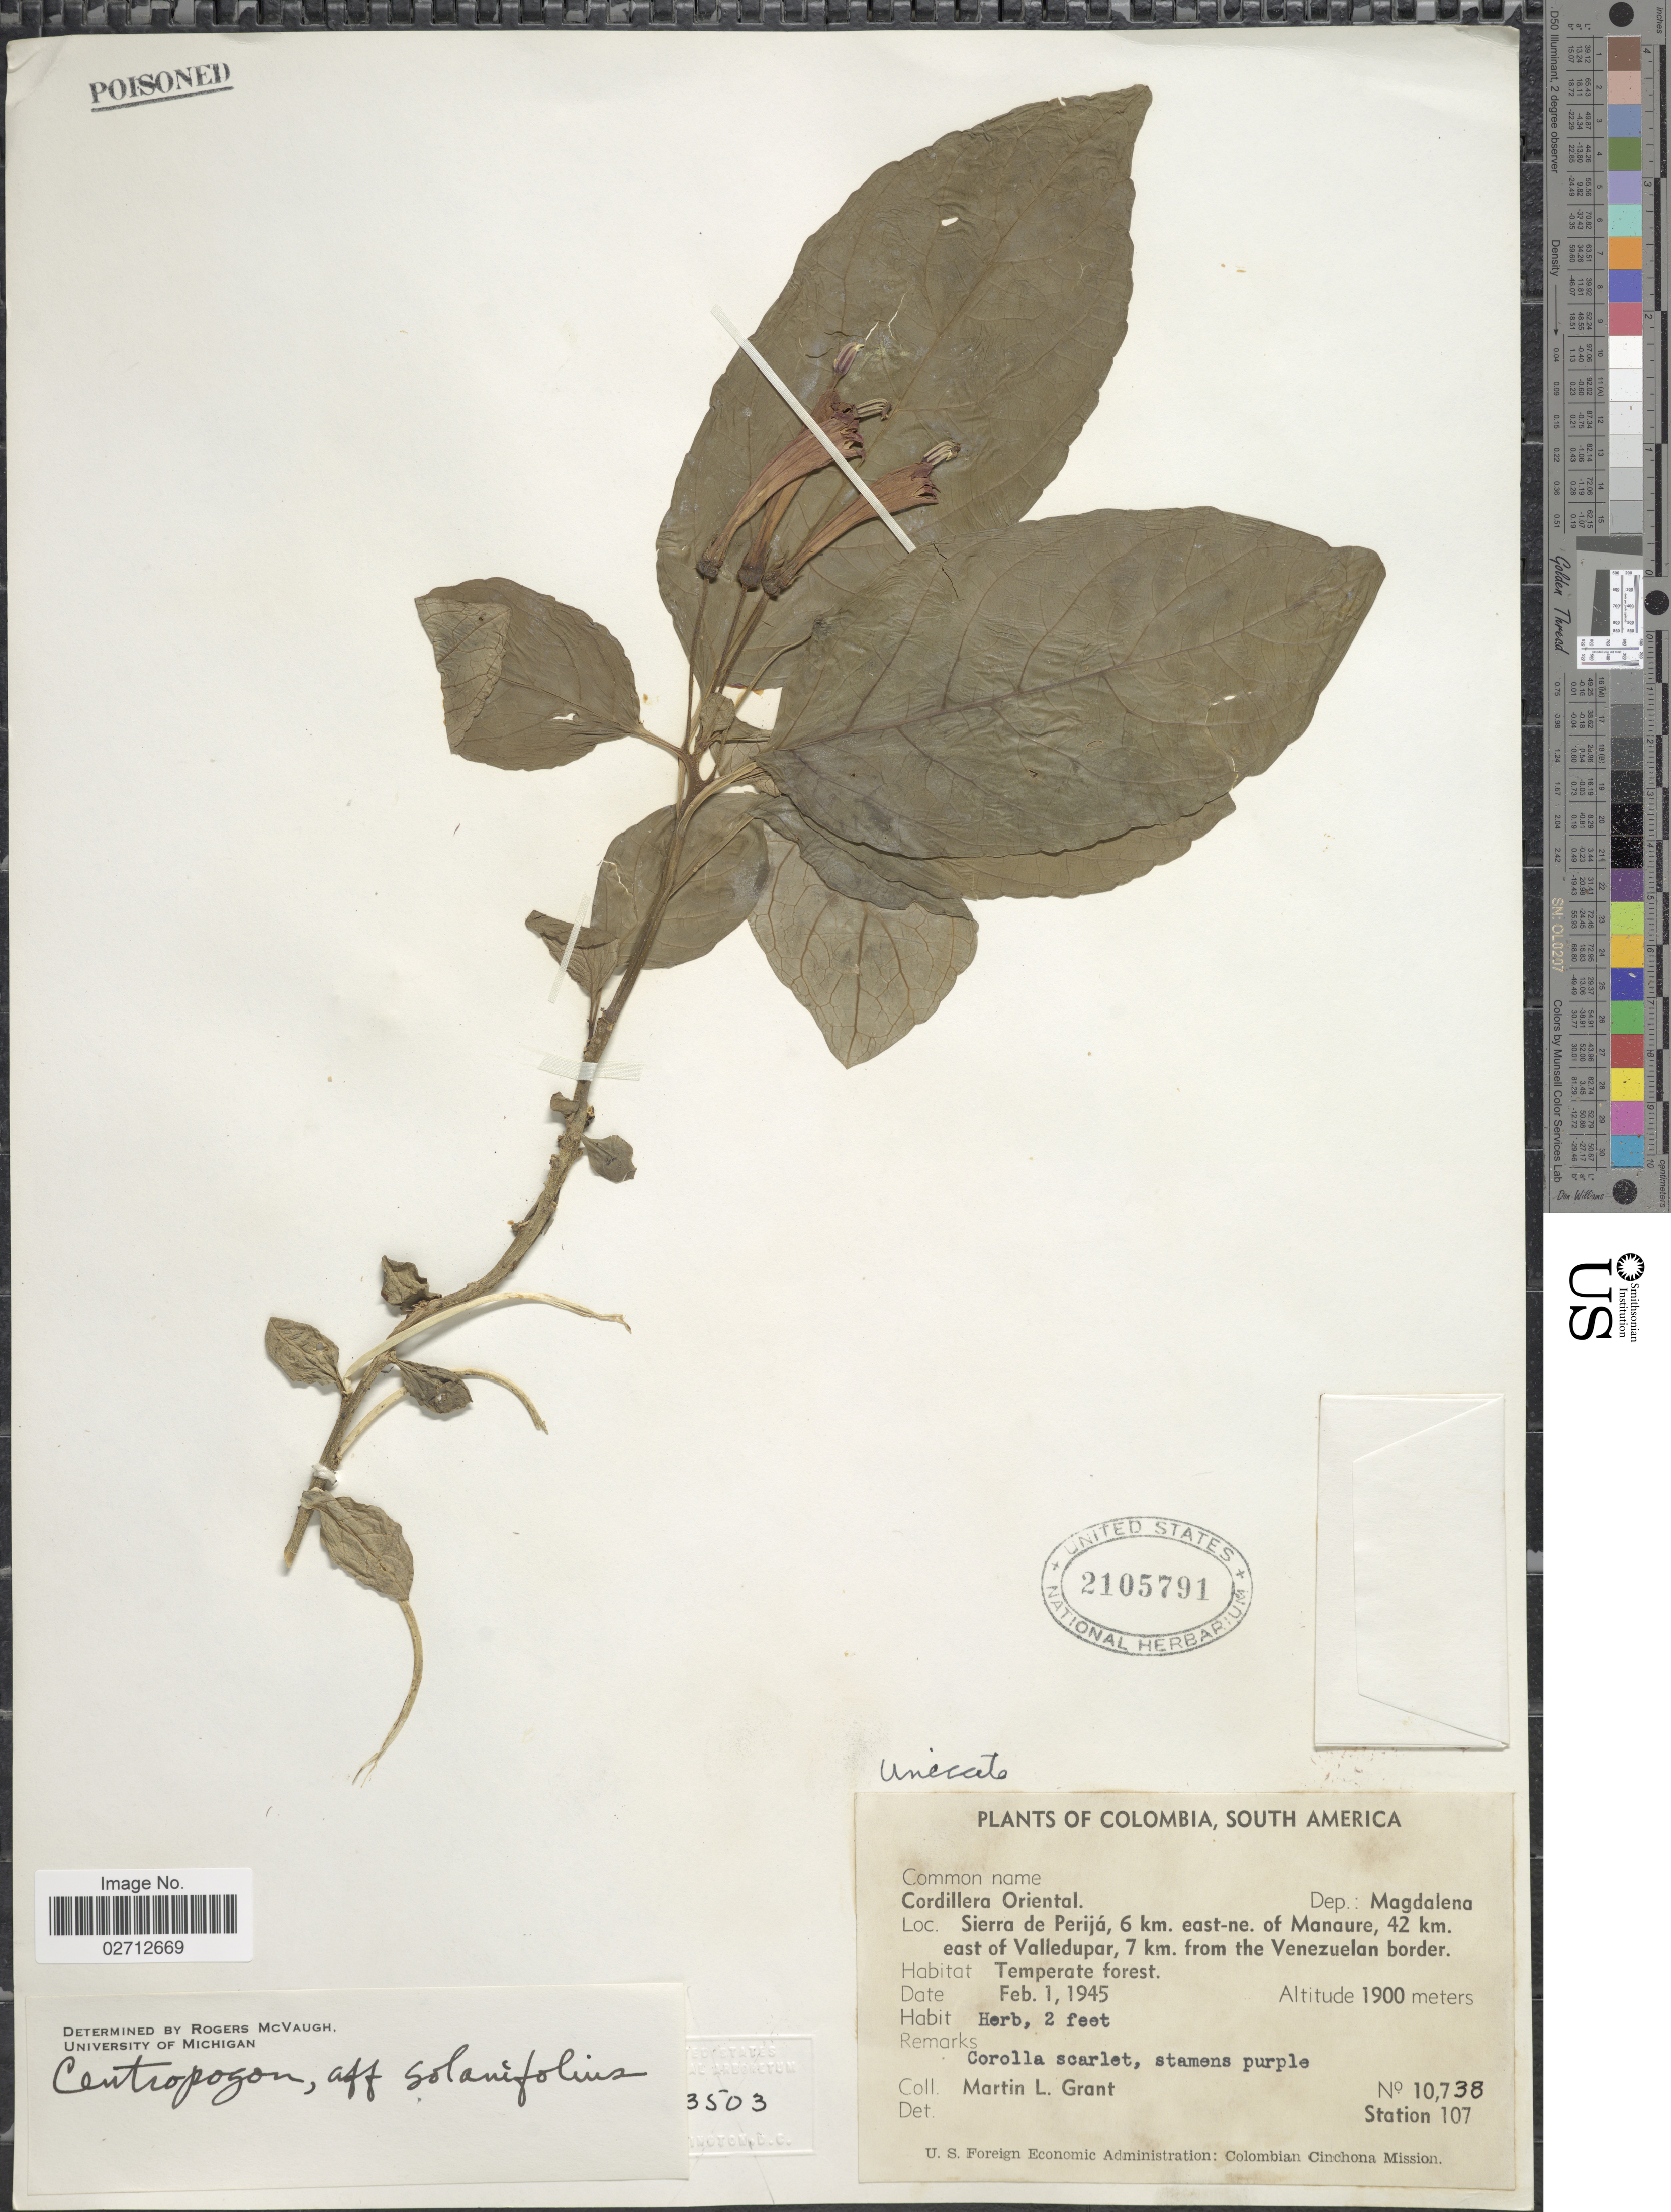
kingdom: Plantae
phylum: Tracheophyta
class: Magnoliopsida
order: Asterales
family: Campanulaceae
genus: Centropogon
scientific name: Centropogon solanifolius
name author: Benth.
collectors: M. L. Grant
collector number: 10738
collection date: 1945-02-01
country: Colombia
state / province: Magdalena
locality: Cordillera Oriental, Dep.: Magdalena, Sierra de Perijá, 6 km east-ne of Manaure, 42 km east of Valledupar, 7 km from the Venezuelan border, Temperate forest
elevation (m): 1900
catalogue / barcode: US 2105791